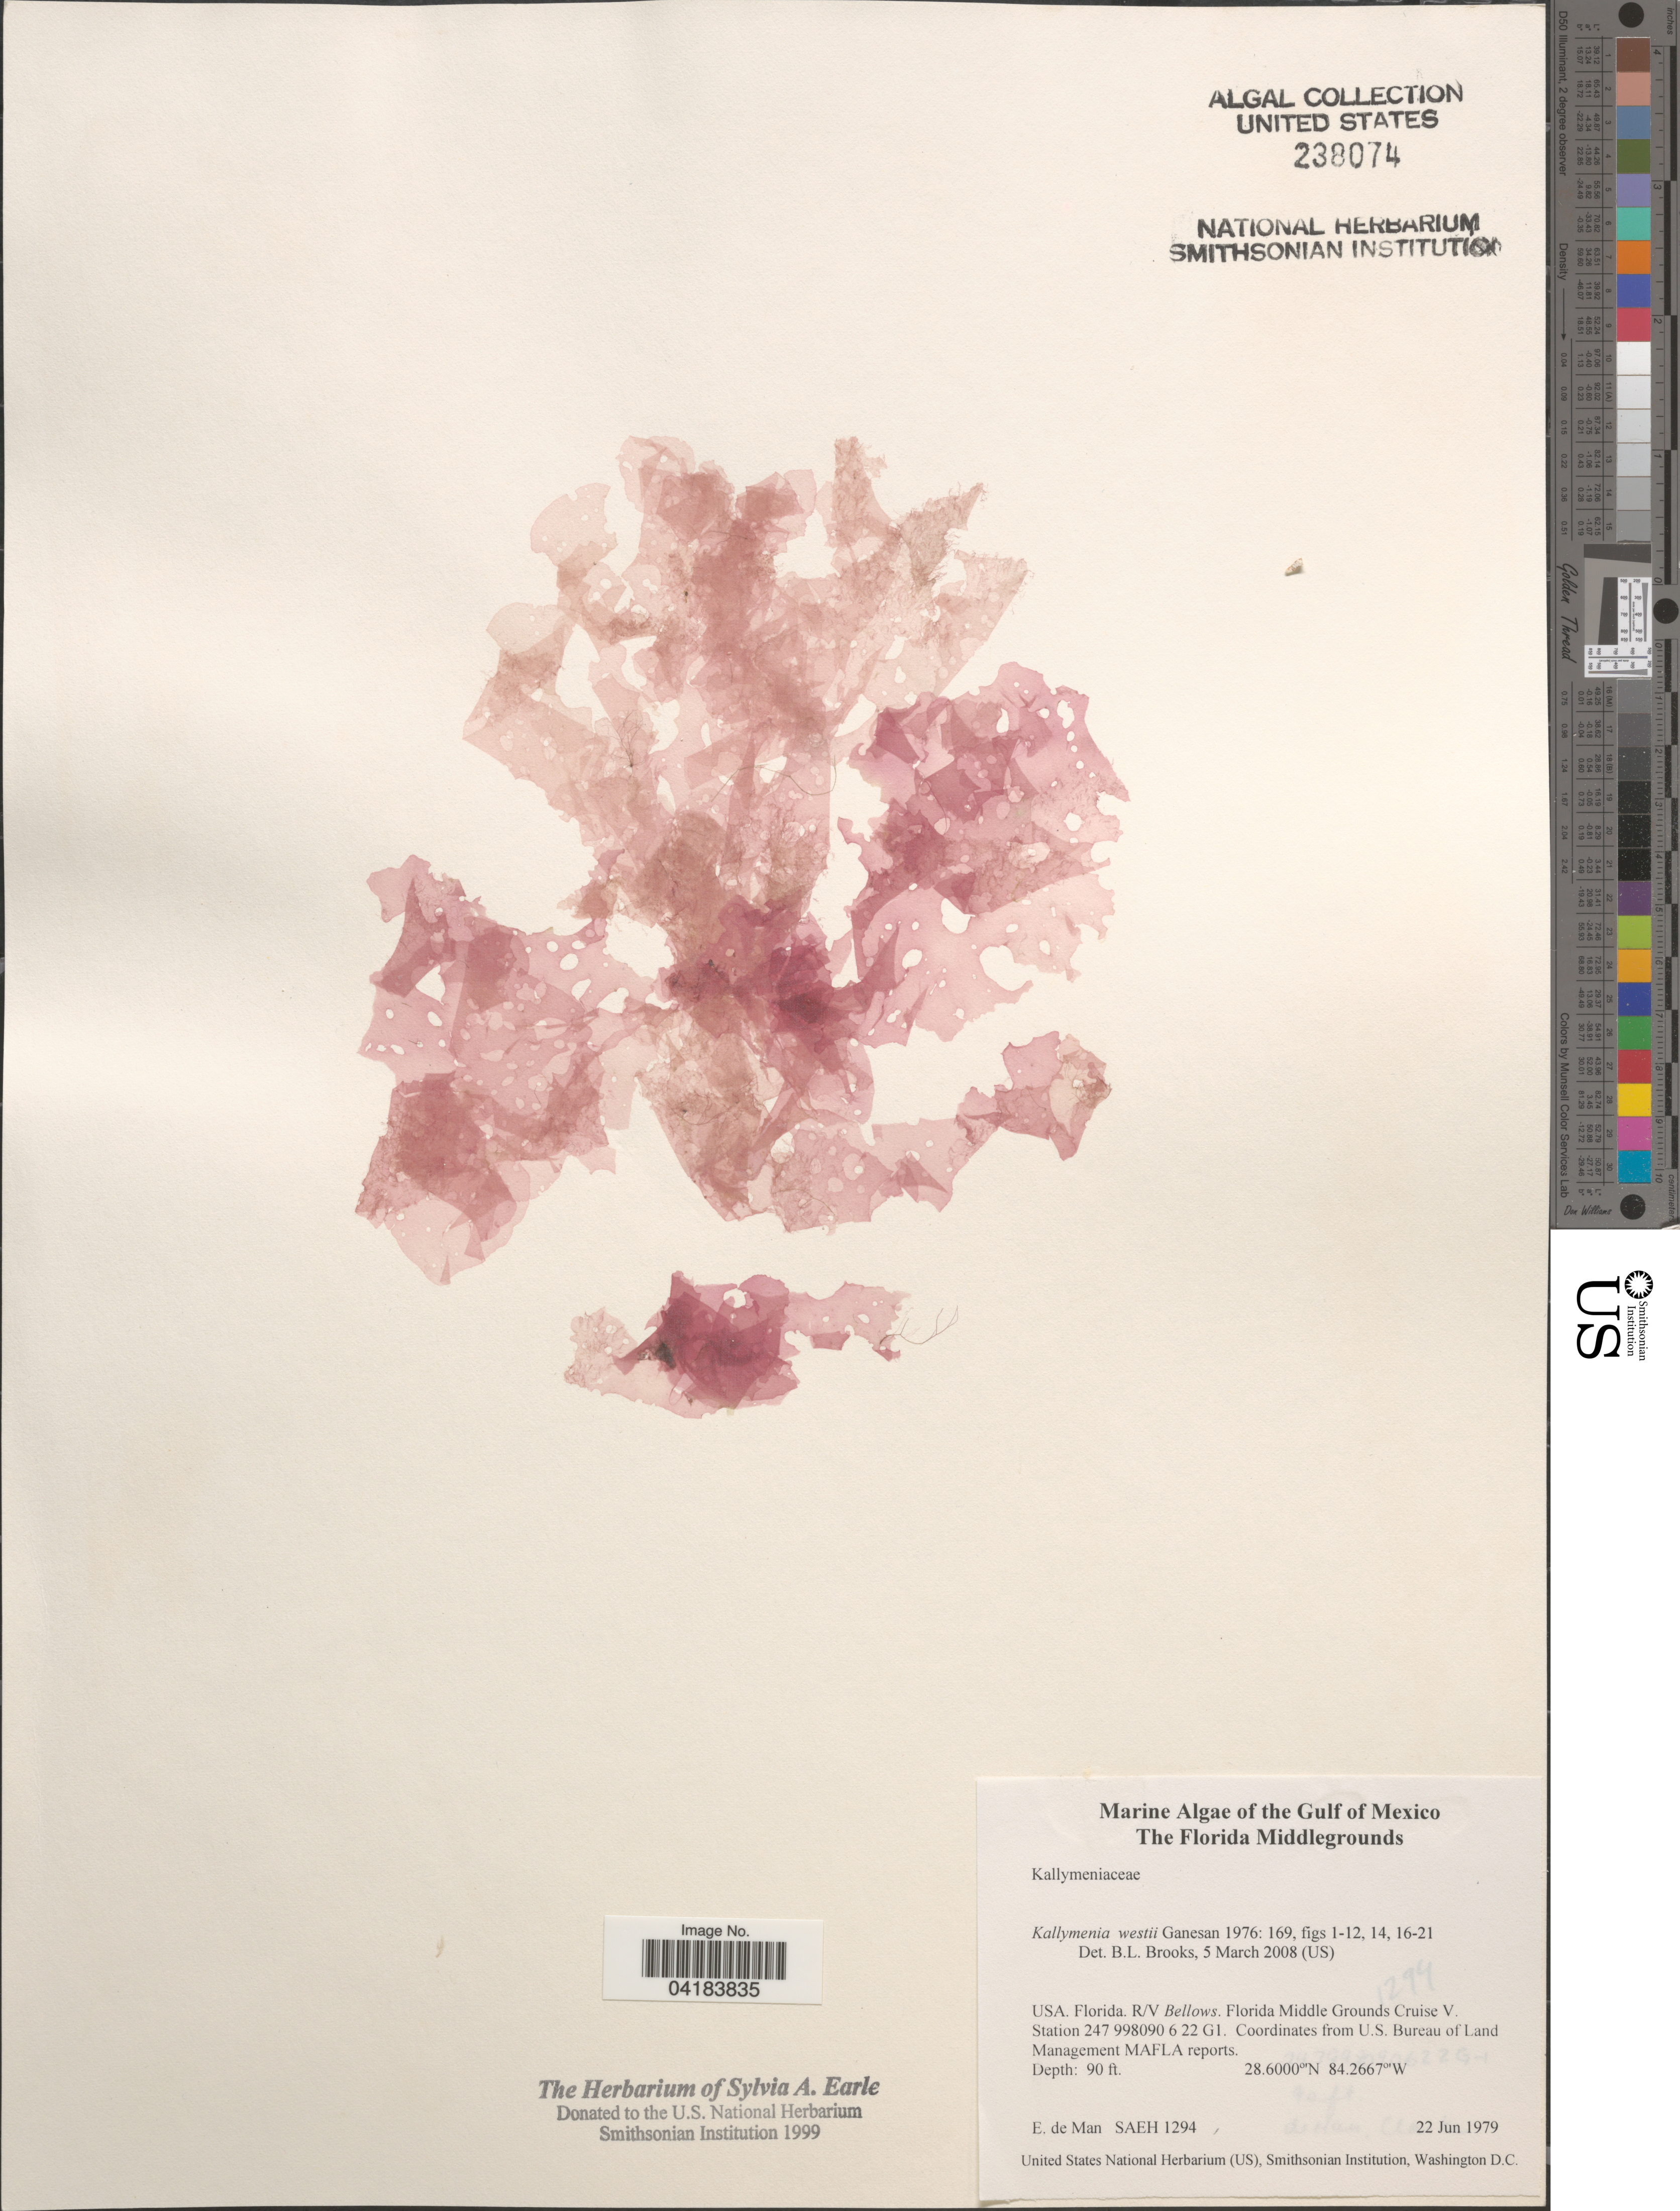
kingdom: Plantae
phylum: Rhodophyta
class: Florideophyceae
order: Gigartinales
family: Kallymeniaceae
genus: Austrokallymenia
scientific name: Austrokallymenia westii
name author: (Ganesan) C.W. Schneid. & G.W. Saunders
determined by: Algae name updating Project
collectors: E. de Man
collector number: SAEH1294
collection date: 1979-06-22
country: United States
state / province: Florida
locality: Gulf of Mexico. R/V Bellows. Florida Middle Grounds Cruise V. Station 247 998090 6 22 G1.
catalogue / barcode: US 238074